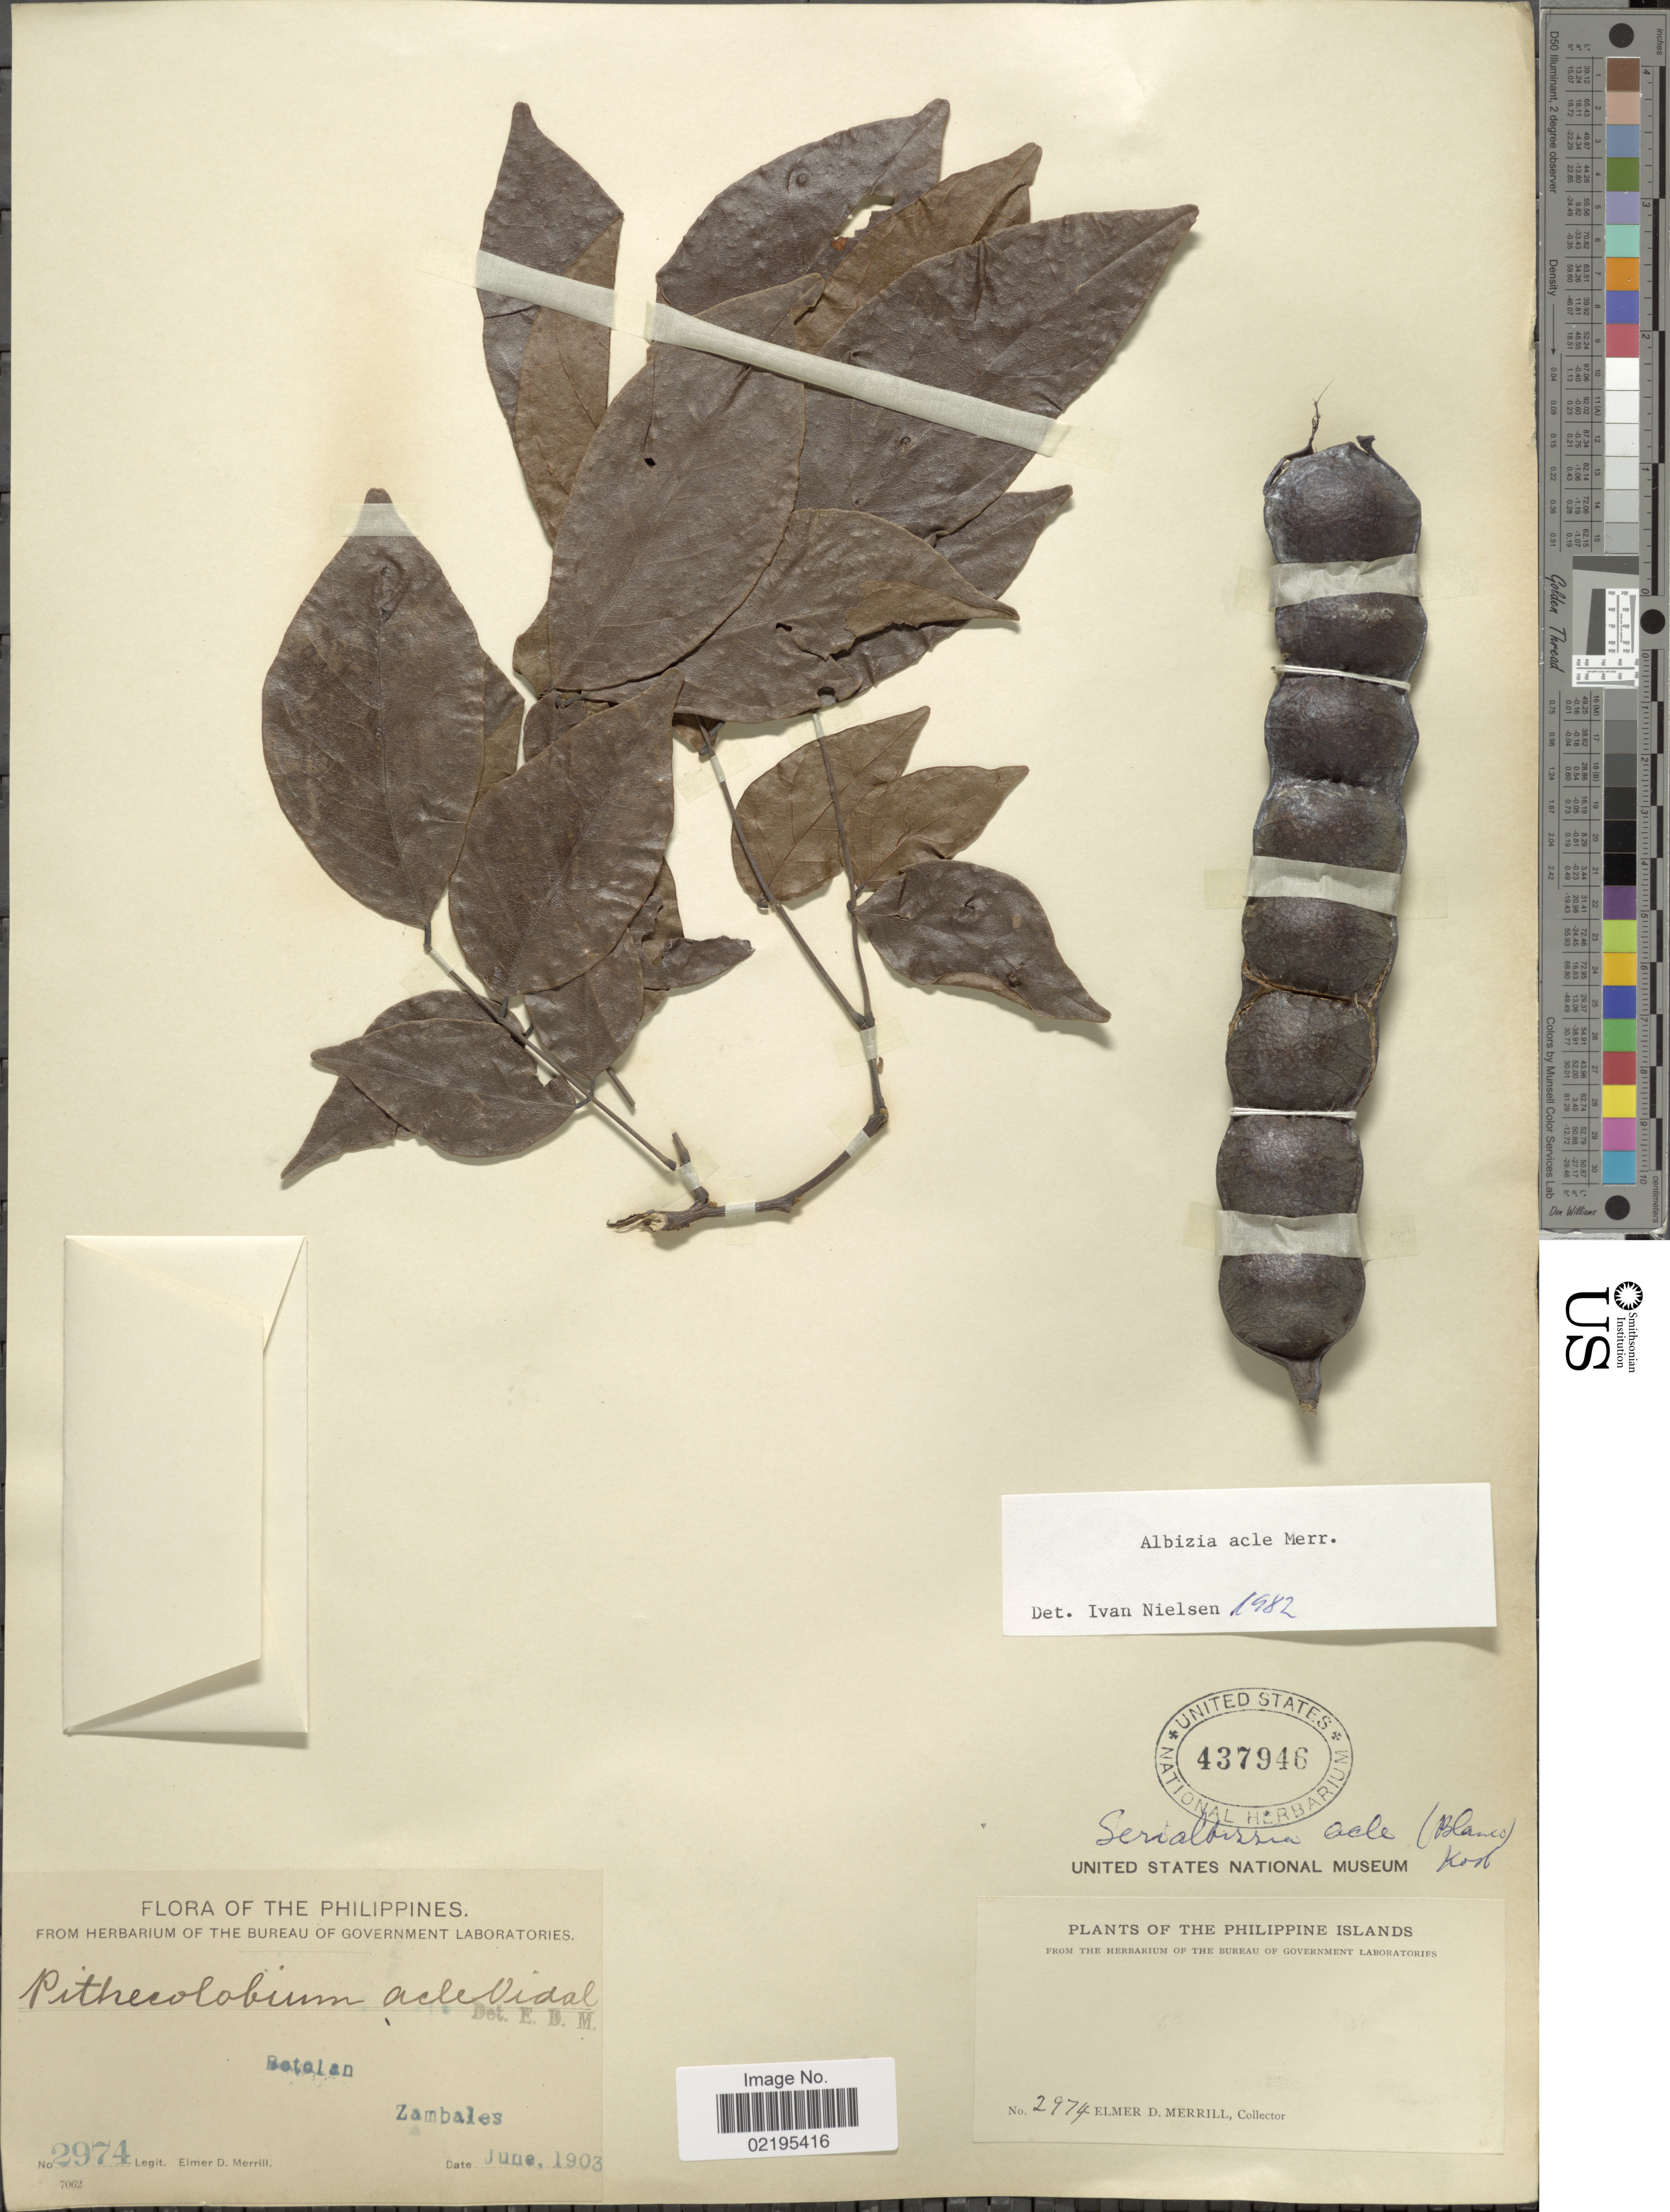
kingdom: Plantae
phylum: Tracheophyta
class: Magnoliopsida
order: Fabales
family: Fabaceae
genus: Albizia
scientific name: Albizia acle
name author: (Blanco) Merr.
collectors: E. D. Merrill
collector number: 2974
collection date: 1903-06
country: Philippines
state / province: Central Luzon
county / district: Zambales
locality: Botolan, Zambales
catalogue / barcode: US 437946